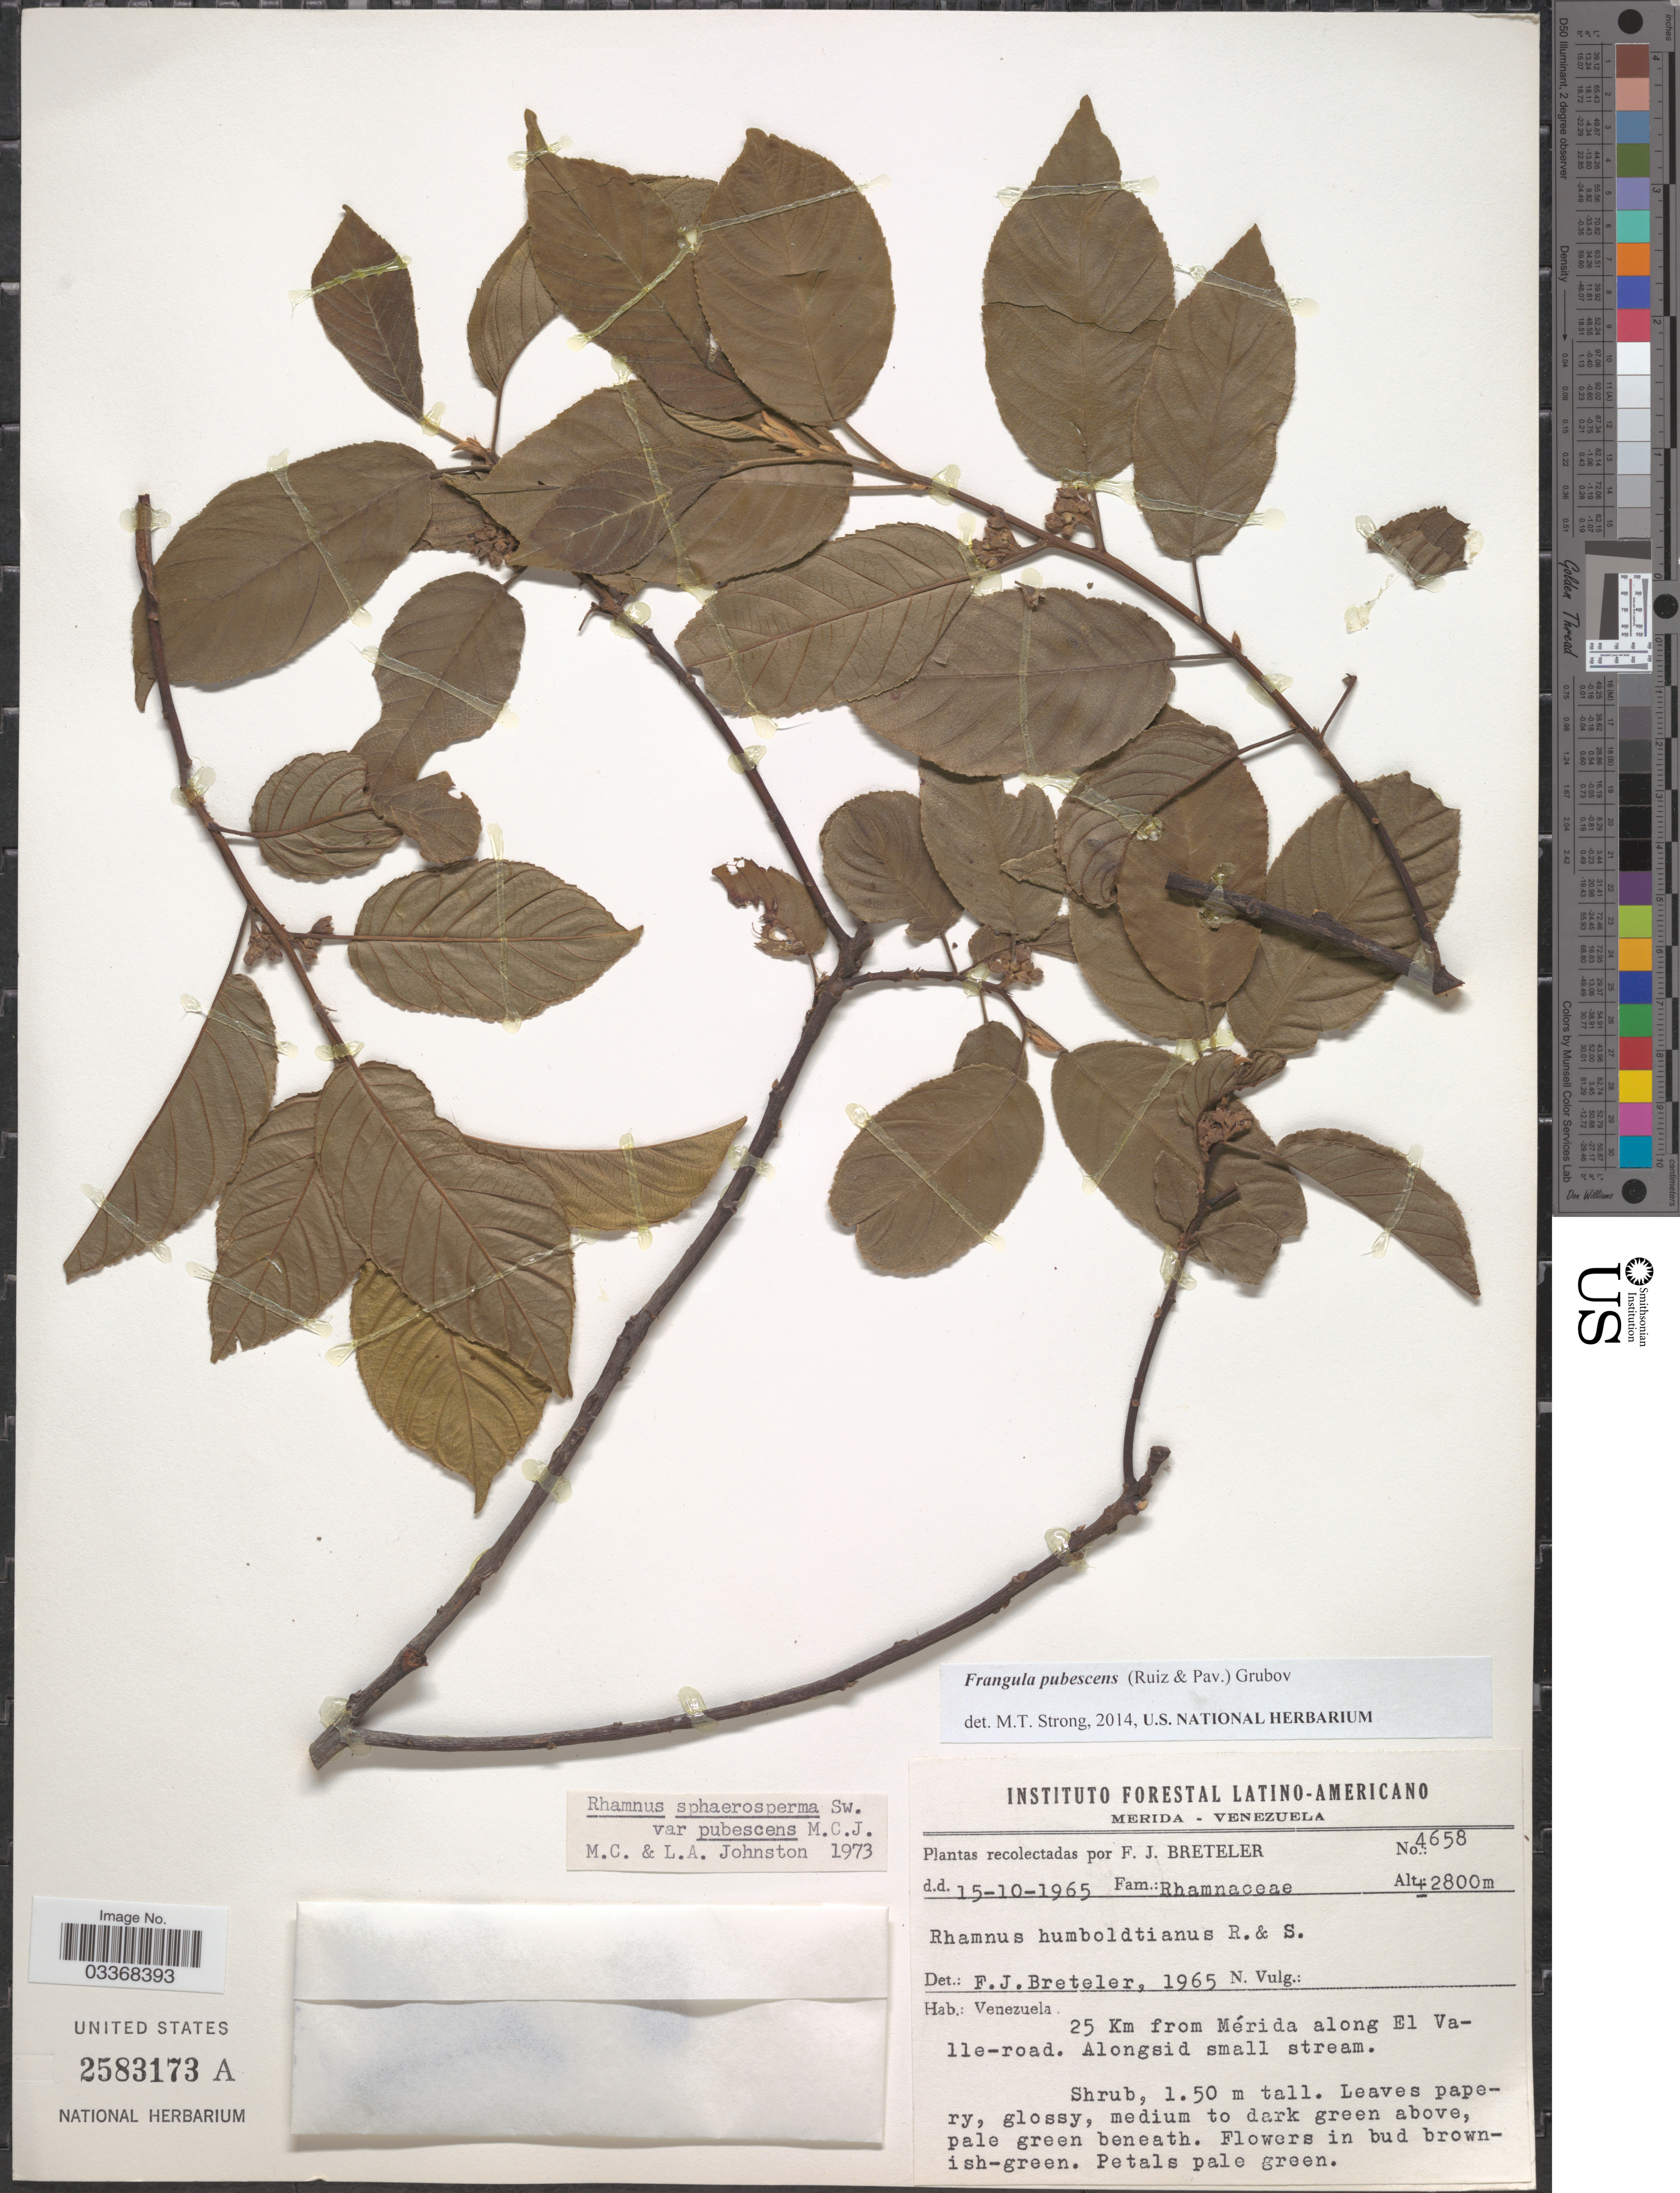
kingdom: Plantae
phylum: Tracheophyta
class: Magnoliopsida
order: Rosales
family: Rhamnaceae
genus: Frangula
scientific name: Frangula pubescens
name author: (Ruiz & Pav.) Grubov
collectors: F. J. Breteler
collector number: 4658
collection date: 1965-10-15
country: Venezuela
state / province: Mérida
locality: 25 Km from Mérida along El Valle-road.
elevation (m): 2800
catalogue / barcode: US 2583173A